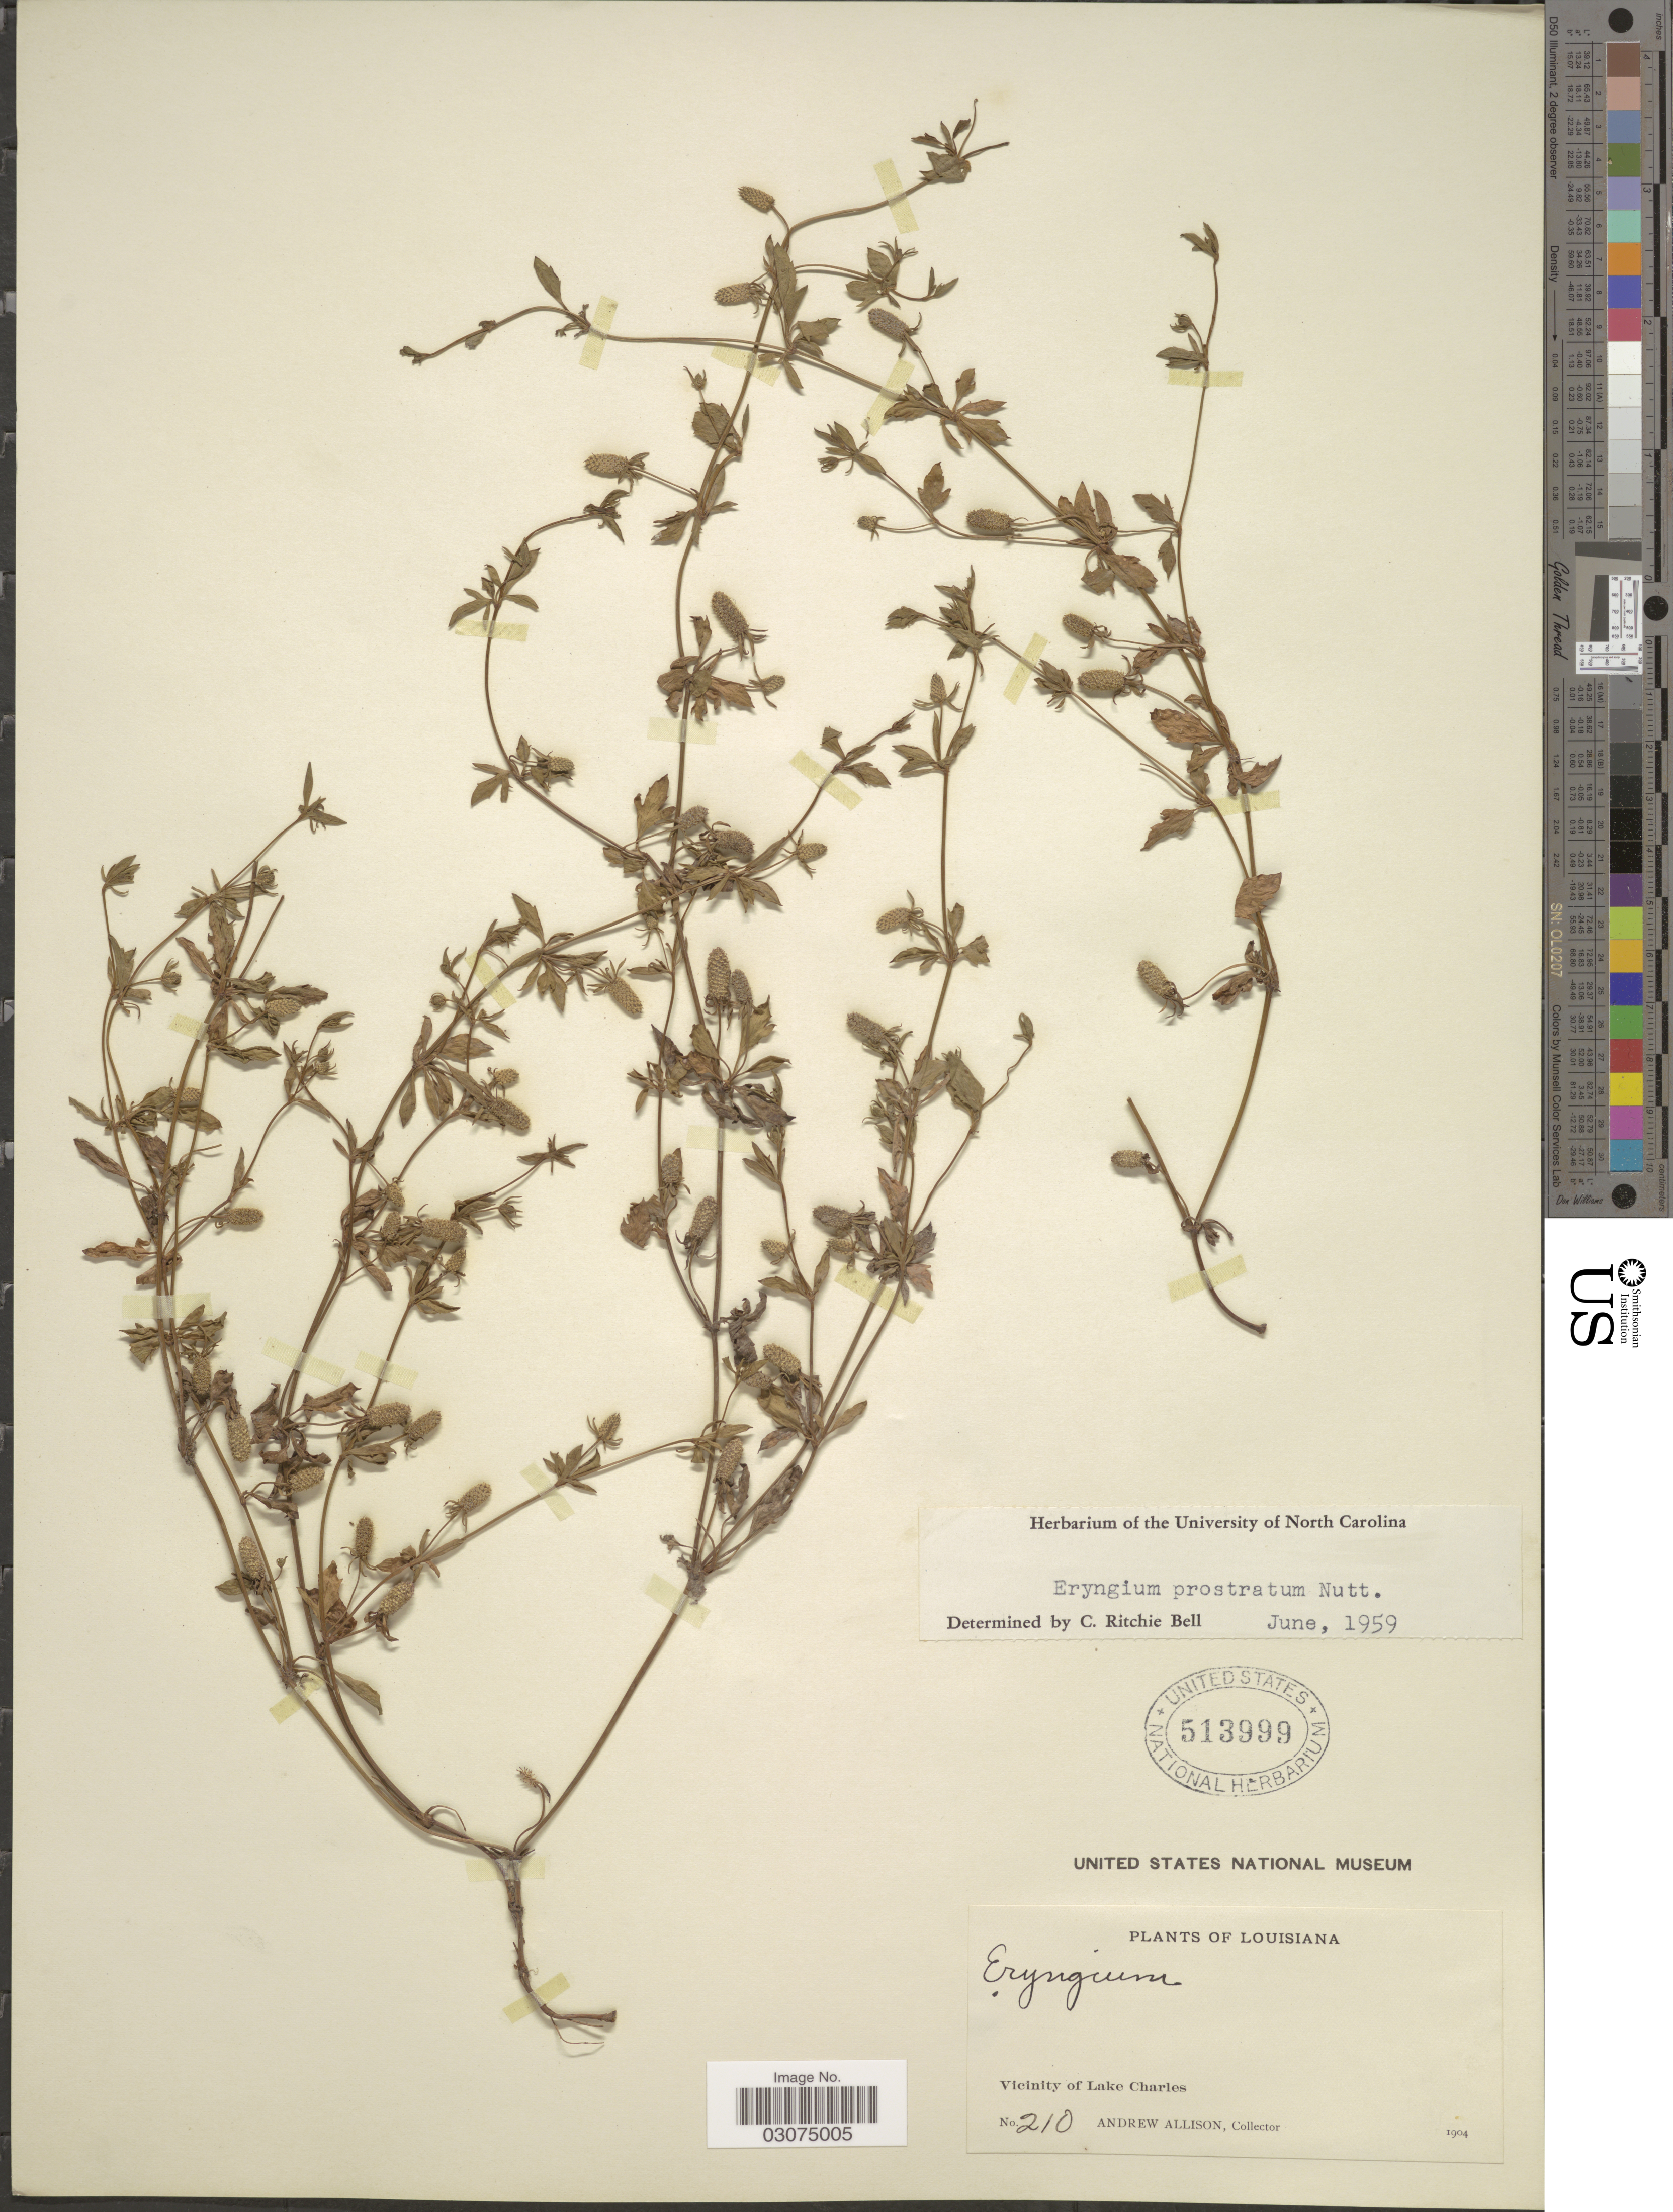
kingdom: Plantae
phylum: Tracheophyta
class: Magnoliopsida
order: Apiales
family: Apiaceae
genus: Eryngium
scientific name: Eryngium prostratum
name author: Nutt. ex DC.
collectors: A. Allison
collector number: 210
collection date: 1904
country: United States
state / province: Louisiana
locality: Vicinity of Lake Charles.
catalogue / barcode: US 513999